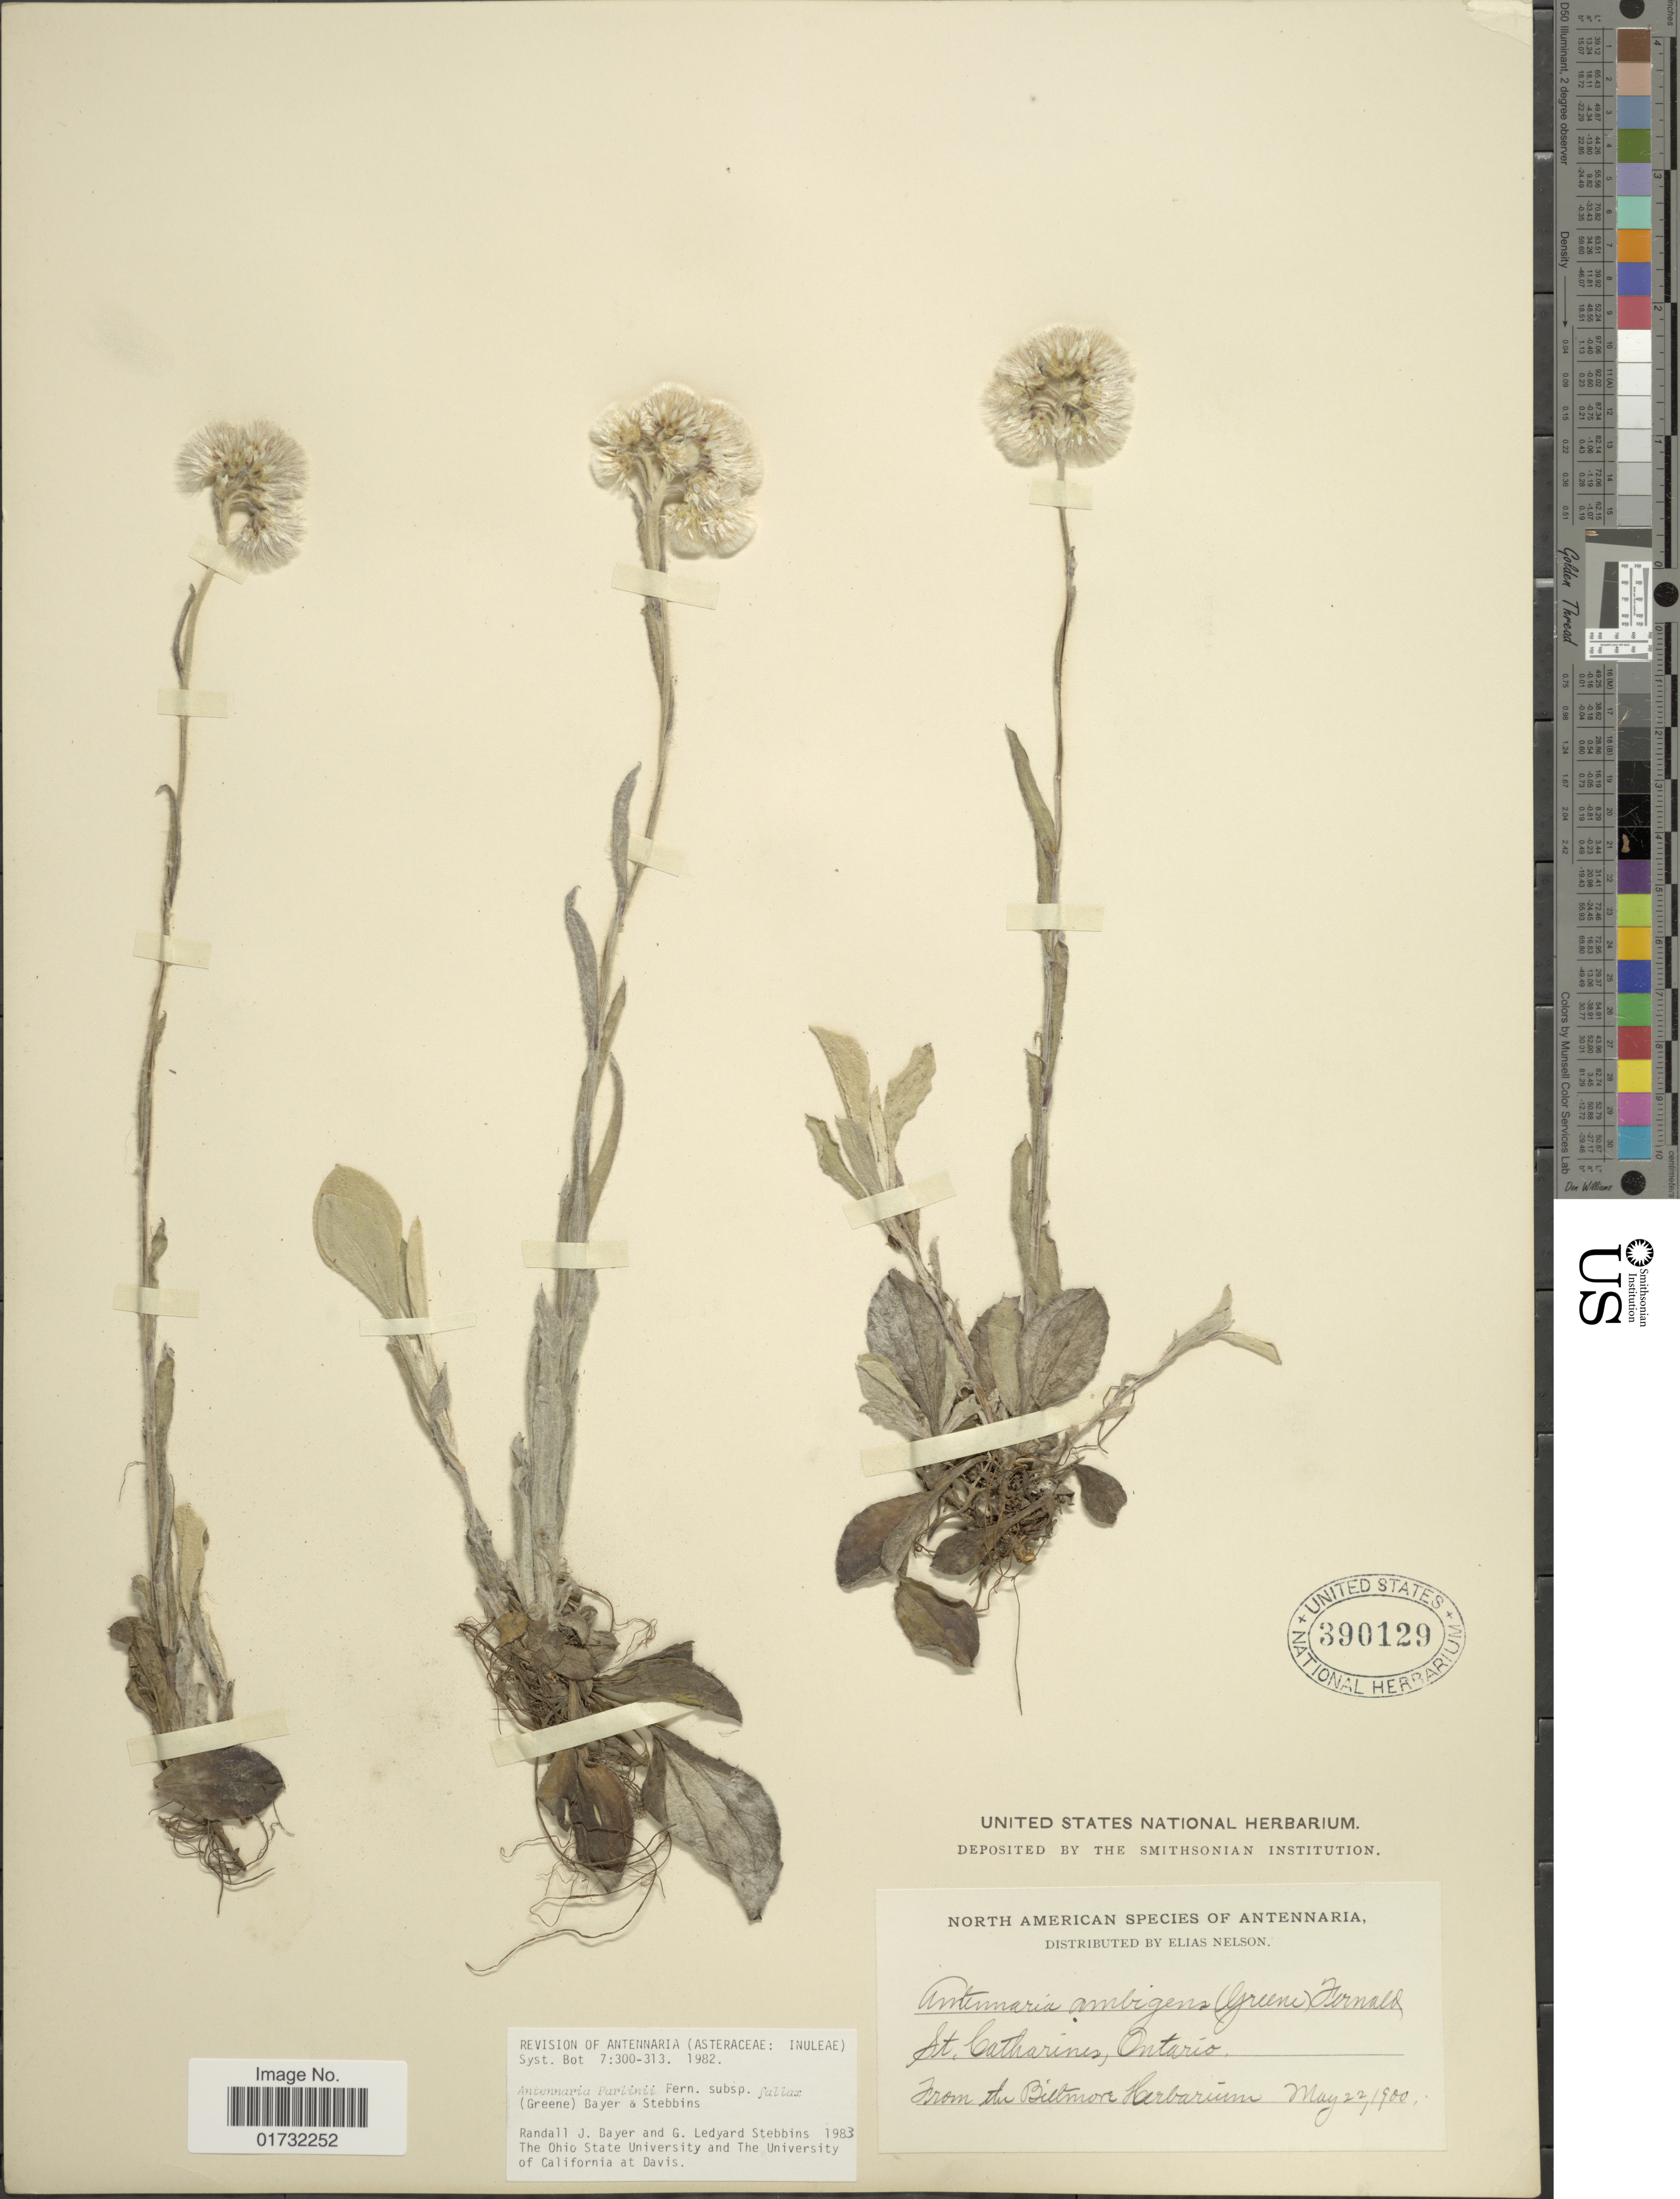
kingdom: Plantae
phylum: Tracheophyta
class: Magnoliopsida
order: Asterales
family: Asteraceae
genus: Antennaria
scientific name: Antennaria parlinii subsp. fallax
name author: (Greene) R.J. Bayer & Stebbins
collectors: ex herb. Biltmore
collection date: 1900-05-22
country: Canada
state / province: Ontario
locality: St. Catharines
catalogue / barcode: US 390129